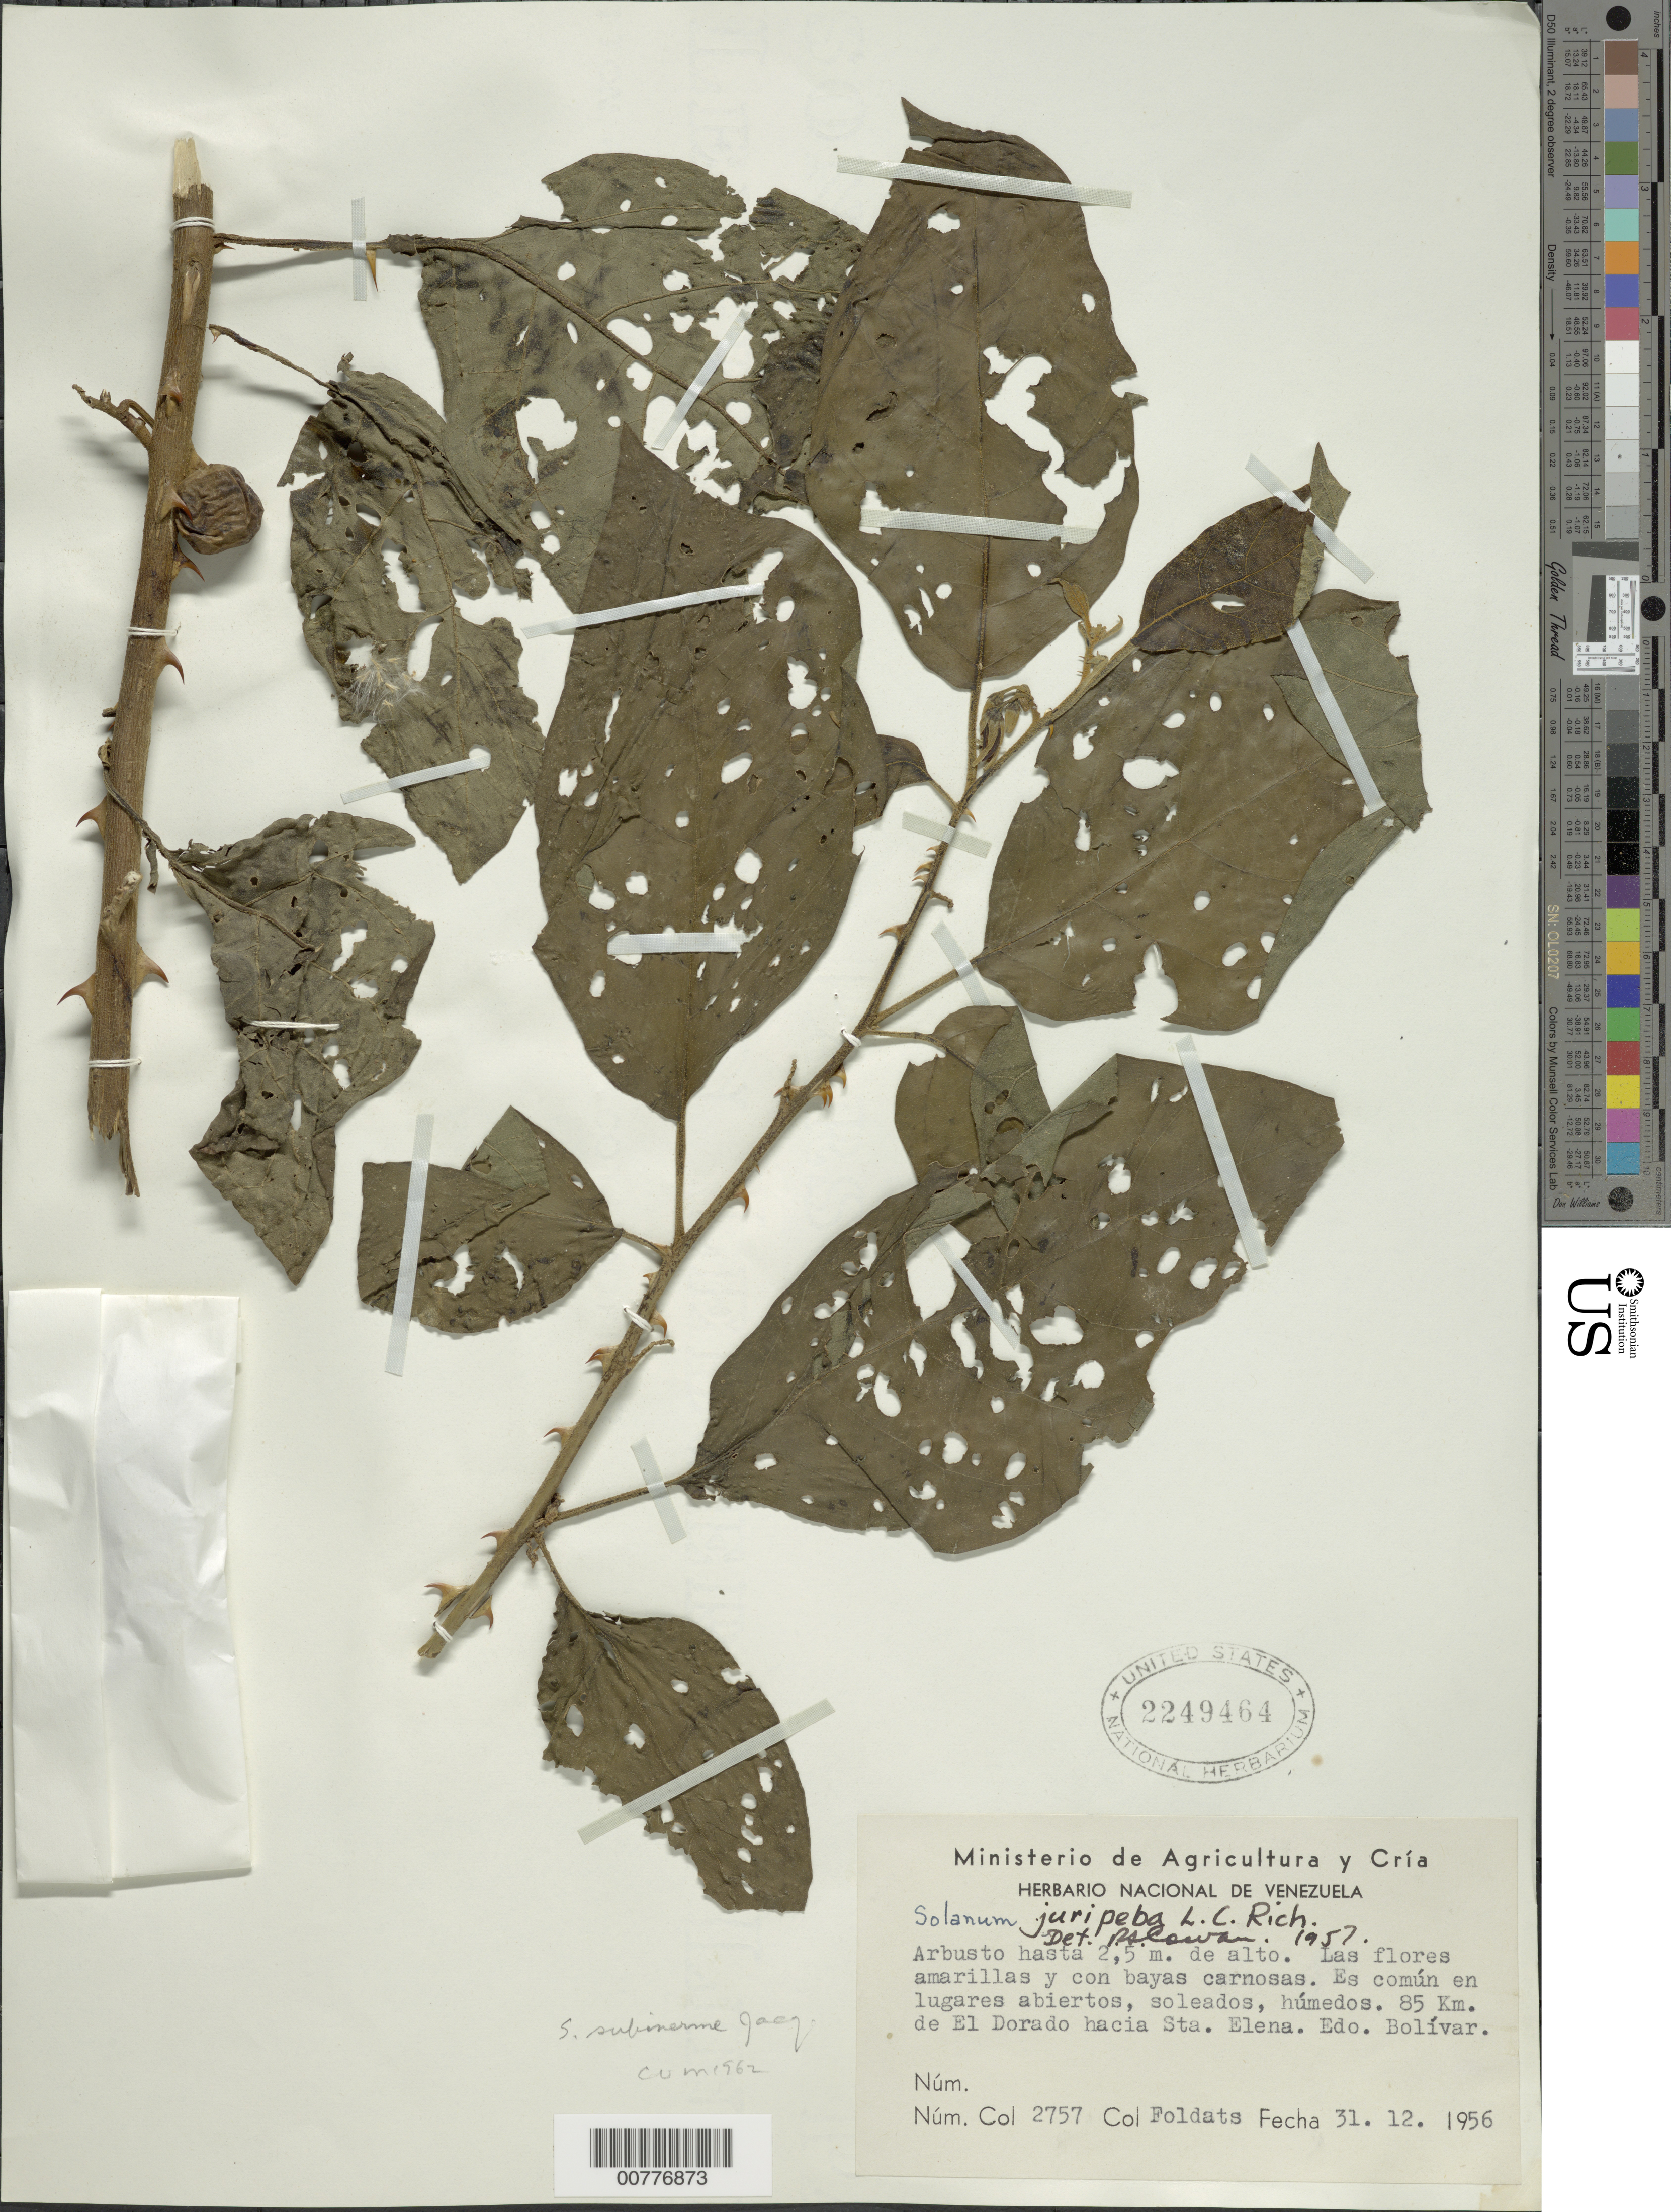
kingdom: Plantae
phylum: Tracheophyta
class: Magnoliopsida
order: Solanales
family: Solanaceae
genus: Solanum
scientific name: Solanum subinerme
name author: Jacq.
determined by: Morton, C. V.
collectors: E. Foldats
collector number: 2757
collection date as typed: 12 Dec 1956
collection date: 1956-12-12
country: Venezuela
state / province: Bolívar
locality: El Dorado, 85 km from, toward Santa Elena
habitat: En lugares abiertos, soleados, humedos. Common.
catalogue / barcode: US 2249469